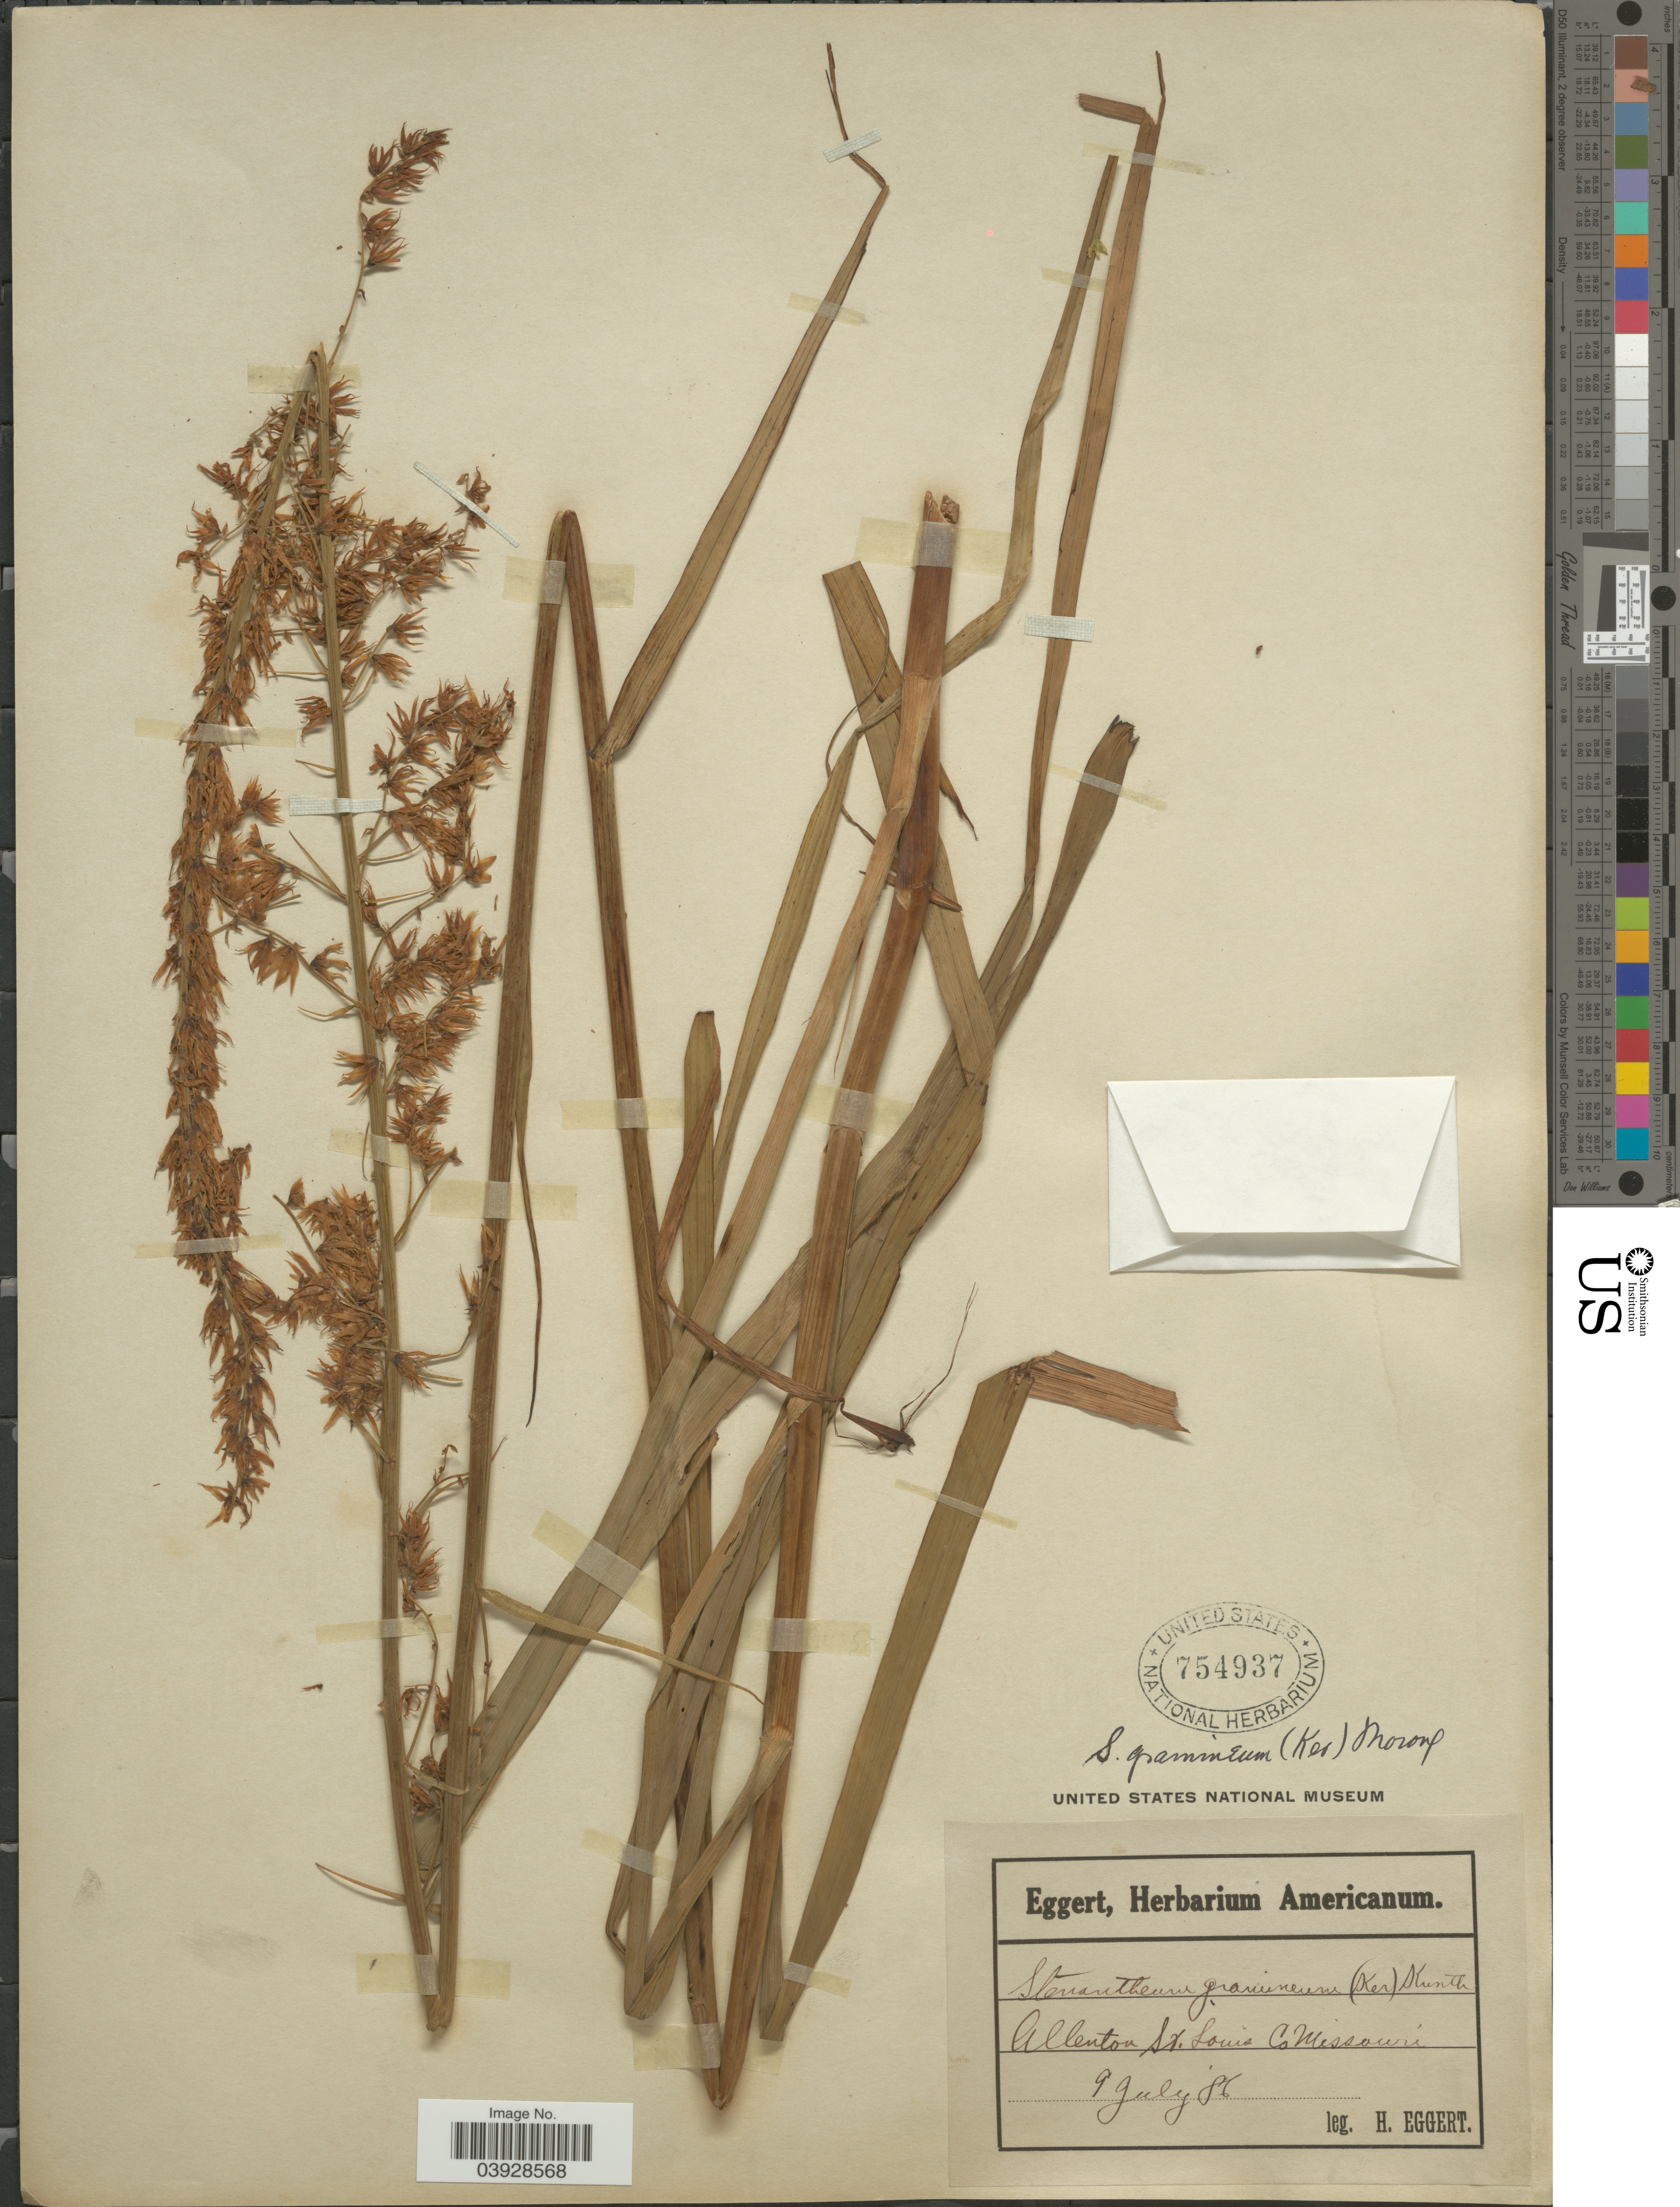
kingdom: Plantae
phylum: Tracheophyta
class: Liliopsida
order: Liliales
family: Melanthiaceae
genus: Stenanthium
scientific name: Stenanthium gramineum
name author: (Ker Gawl.) Morong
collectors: H. Eggert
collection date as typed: Transcribed d/m/y: 9/7/86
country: United States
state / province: Missouri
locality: Allenton St. Louis Co.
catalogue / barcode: US 754937